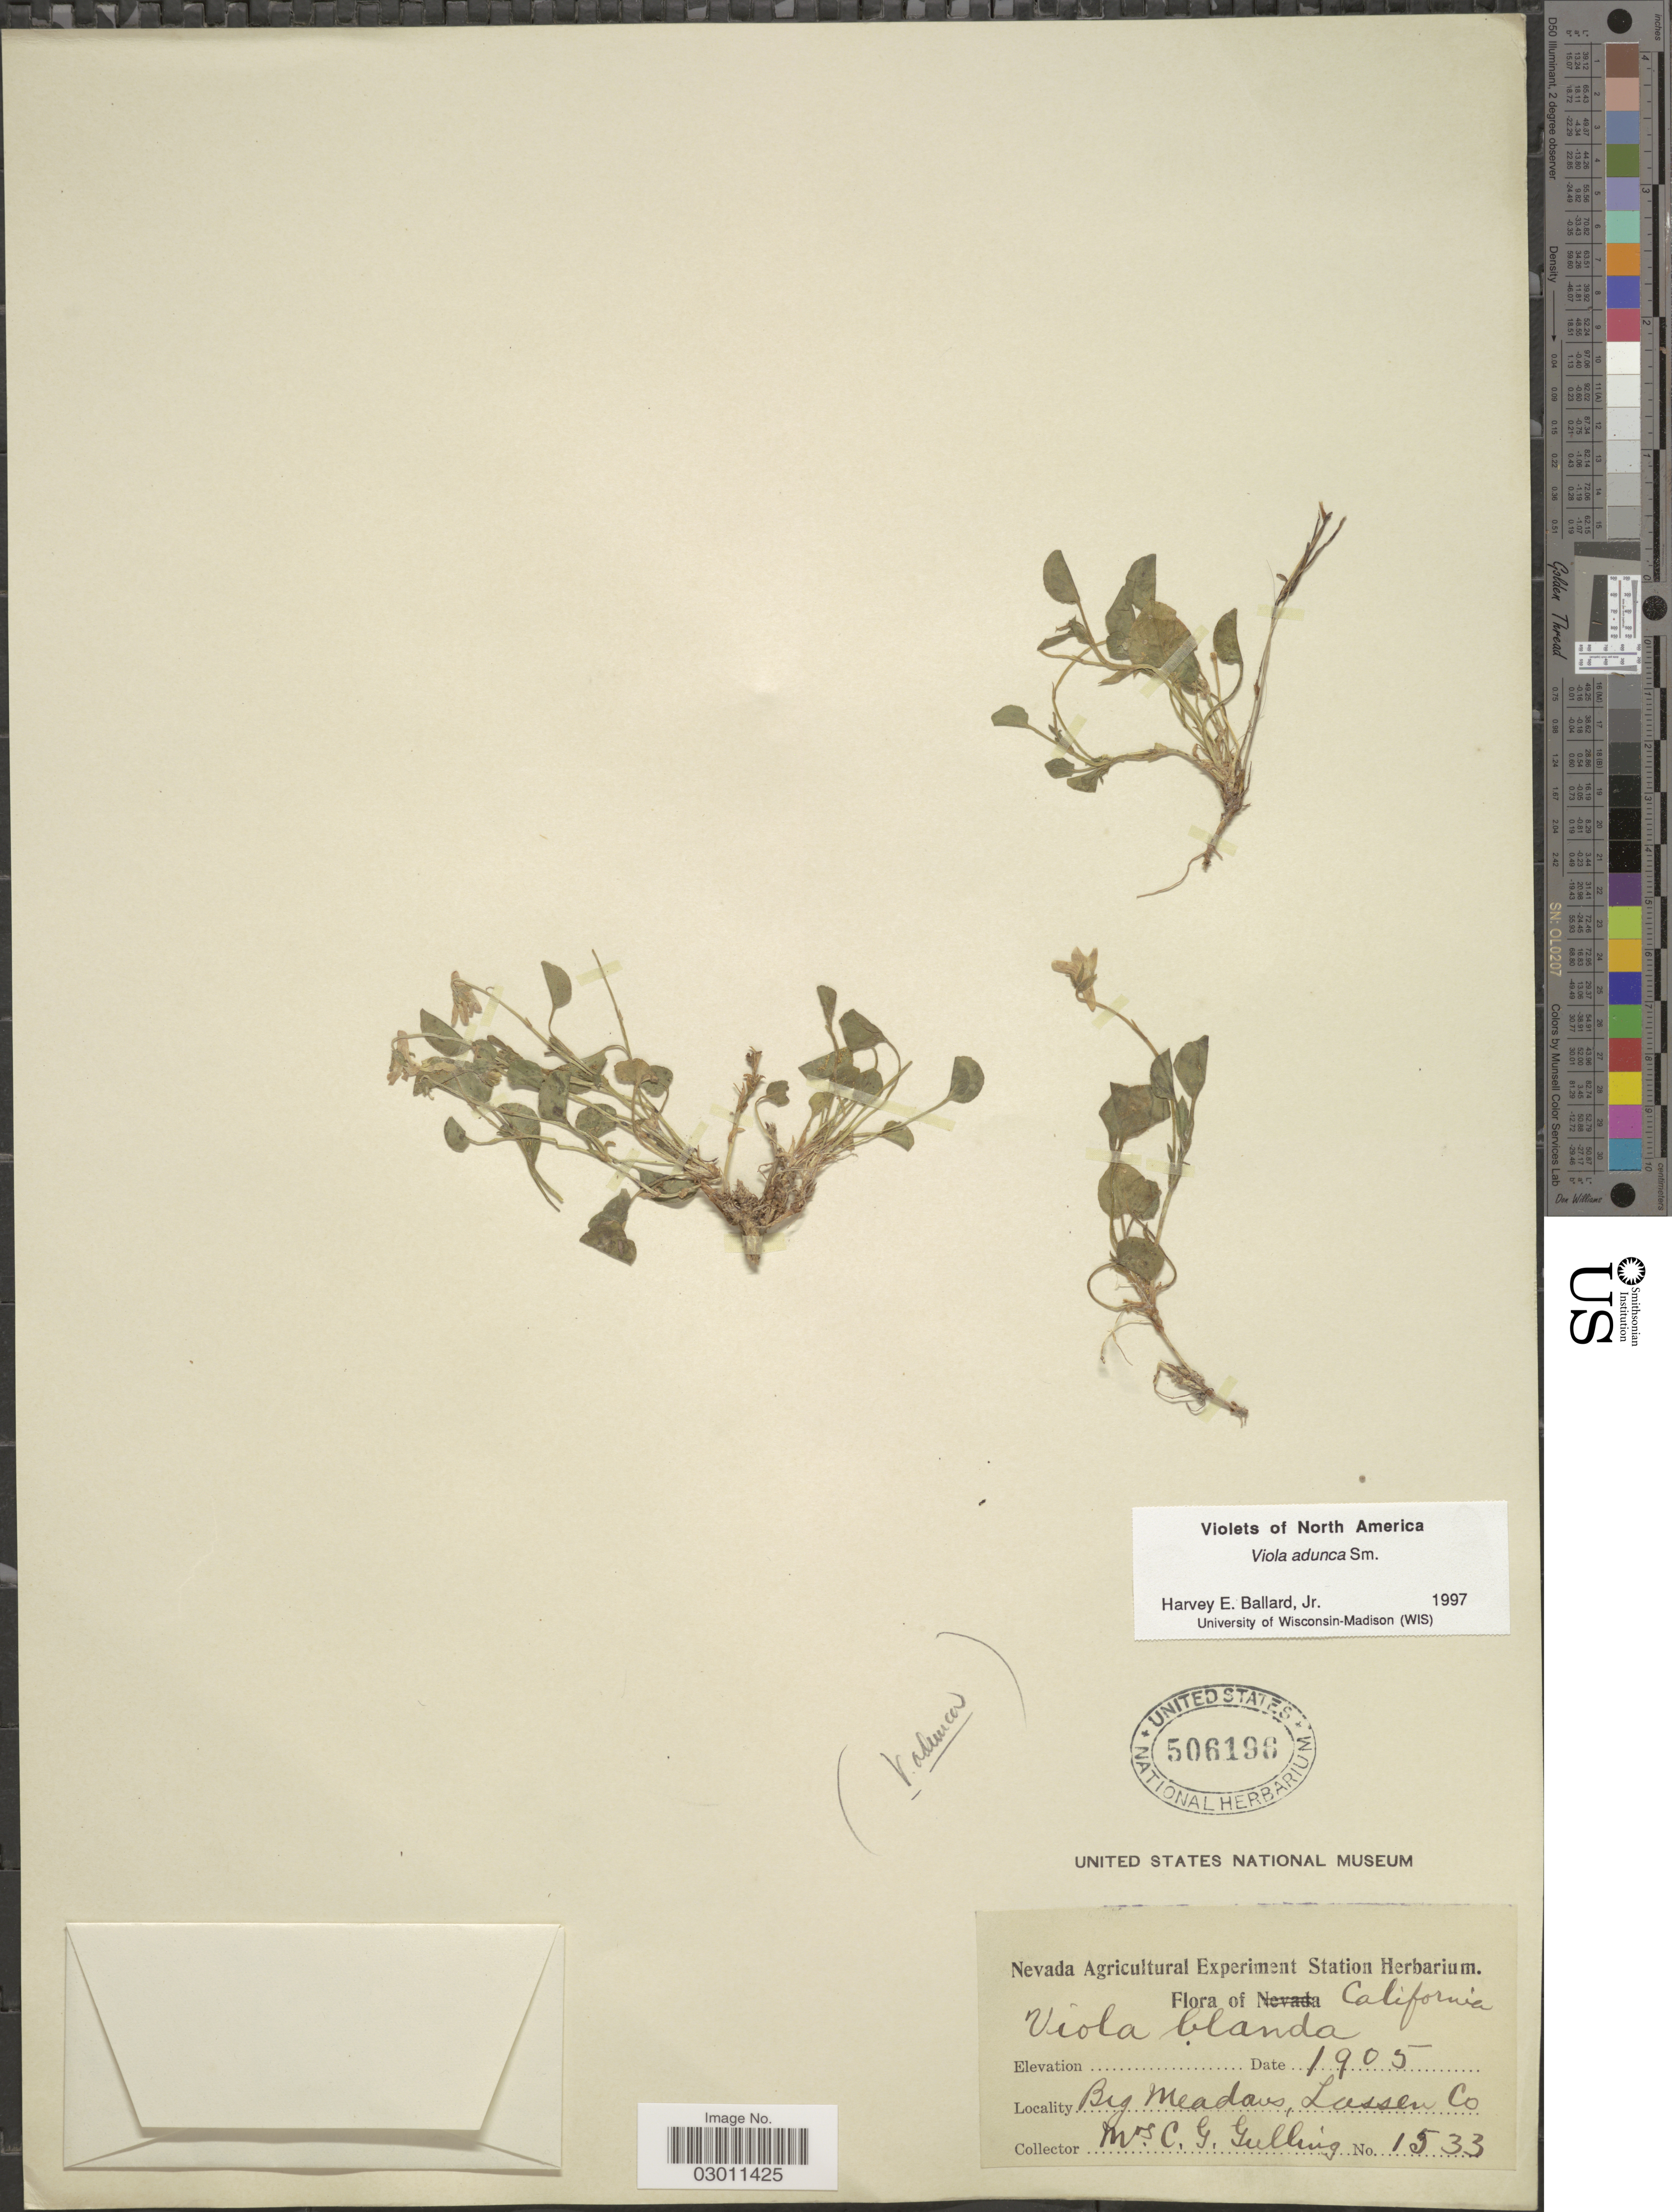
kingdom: Plantae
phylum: Tracheophyta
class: Magnoliopsida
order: Malpighiales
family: Violaceae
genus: Viola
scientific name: Viola adunca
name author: Sm.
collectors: C. Gulling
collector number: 1533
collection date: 1905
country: United States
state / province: California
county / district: Lassen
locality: Big Meadows, Lassen Co.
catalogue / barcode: US 506196